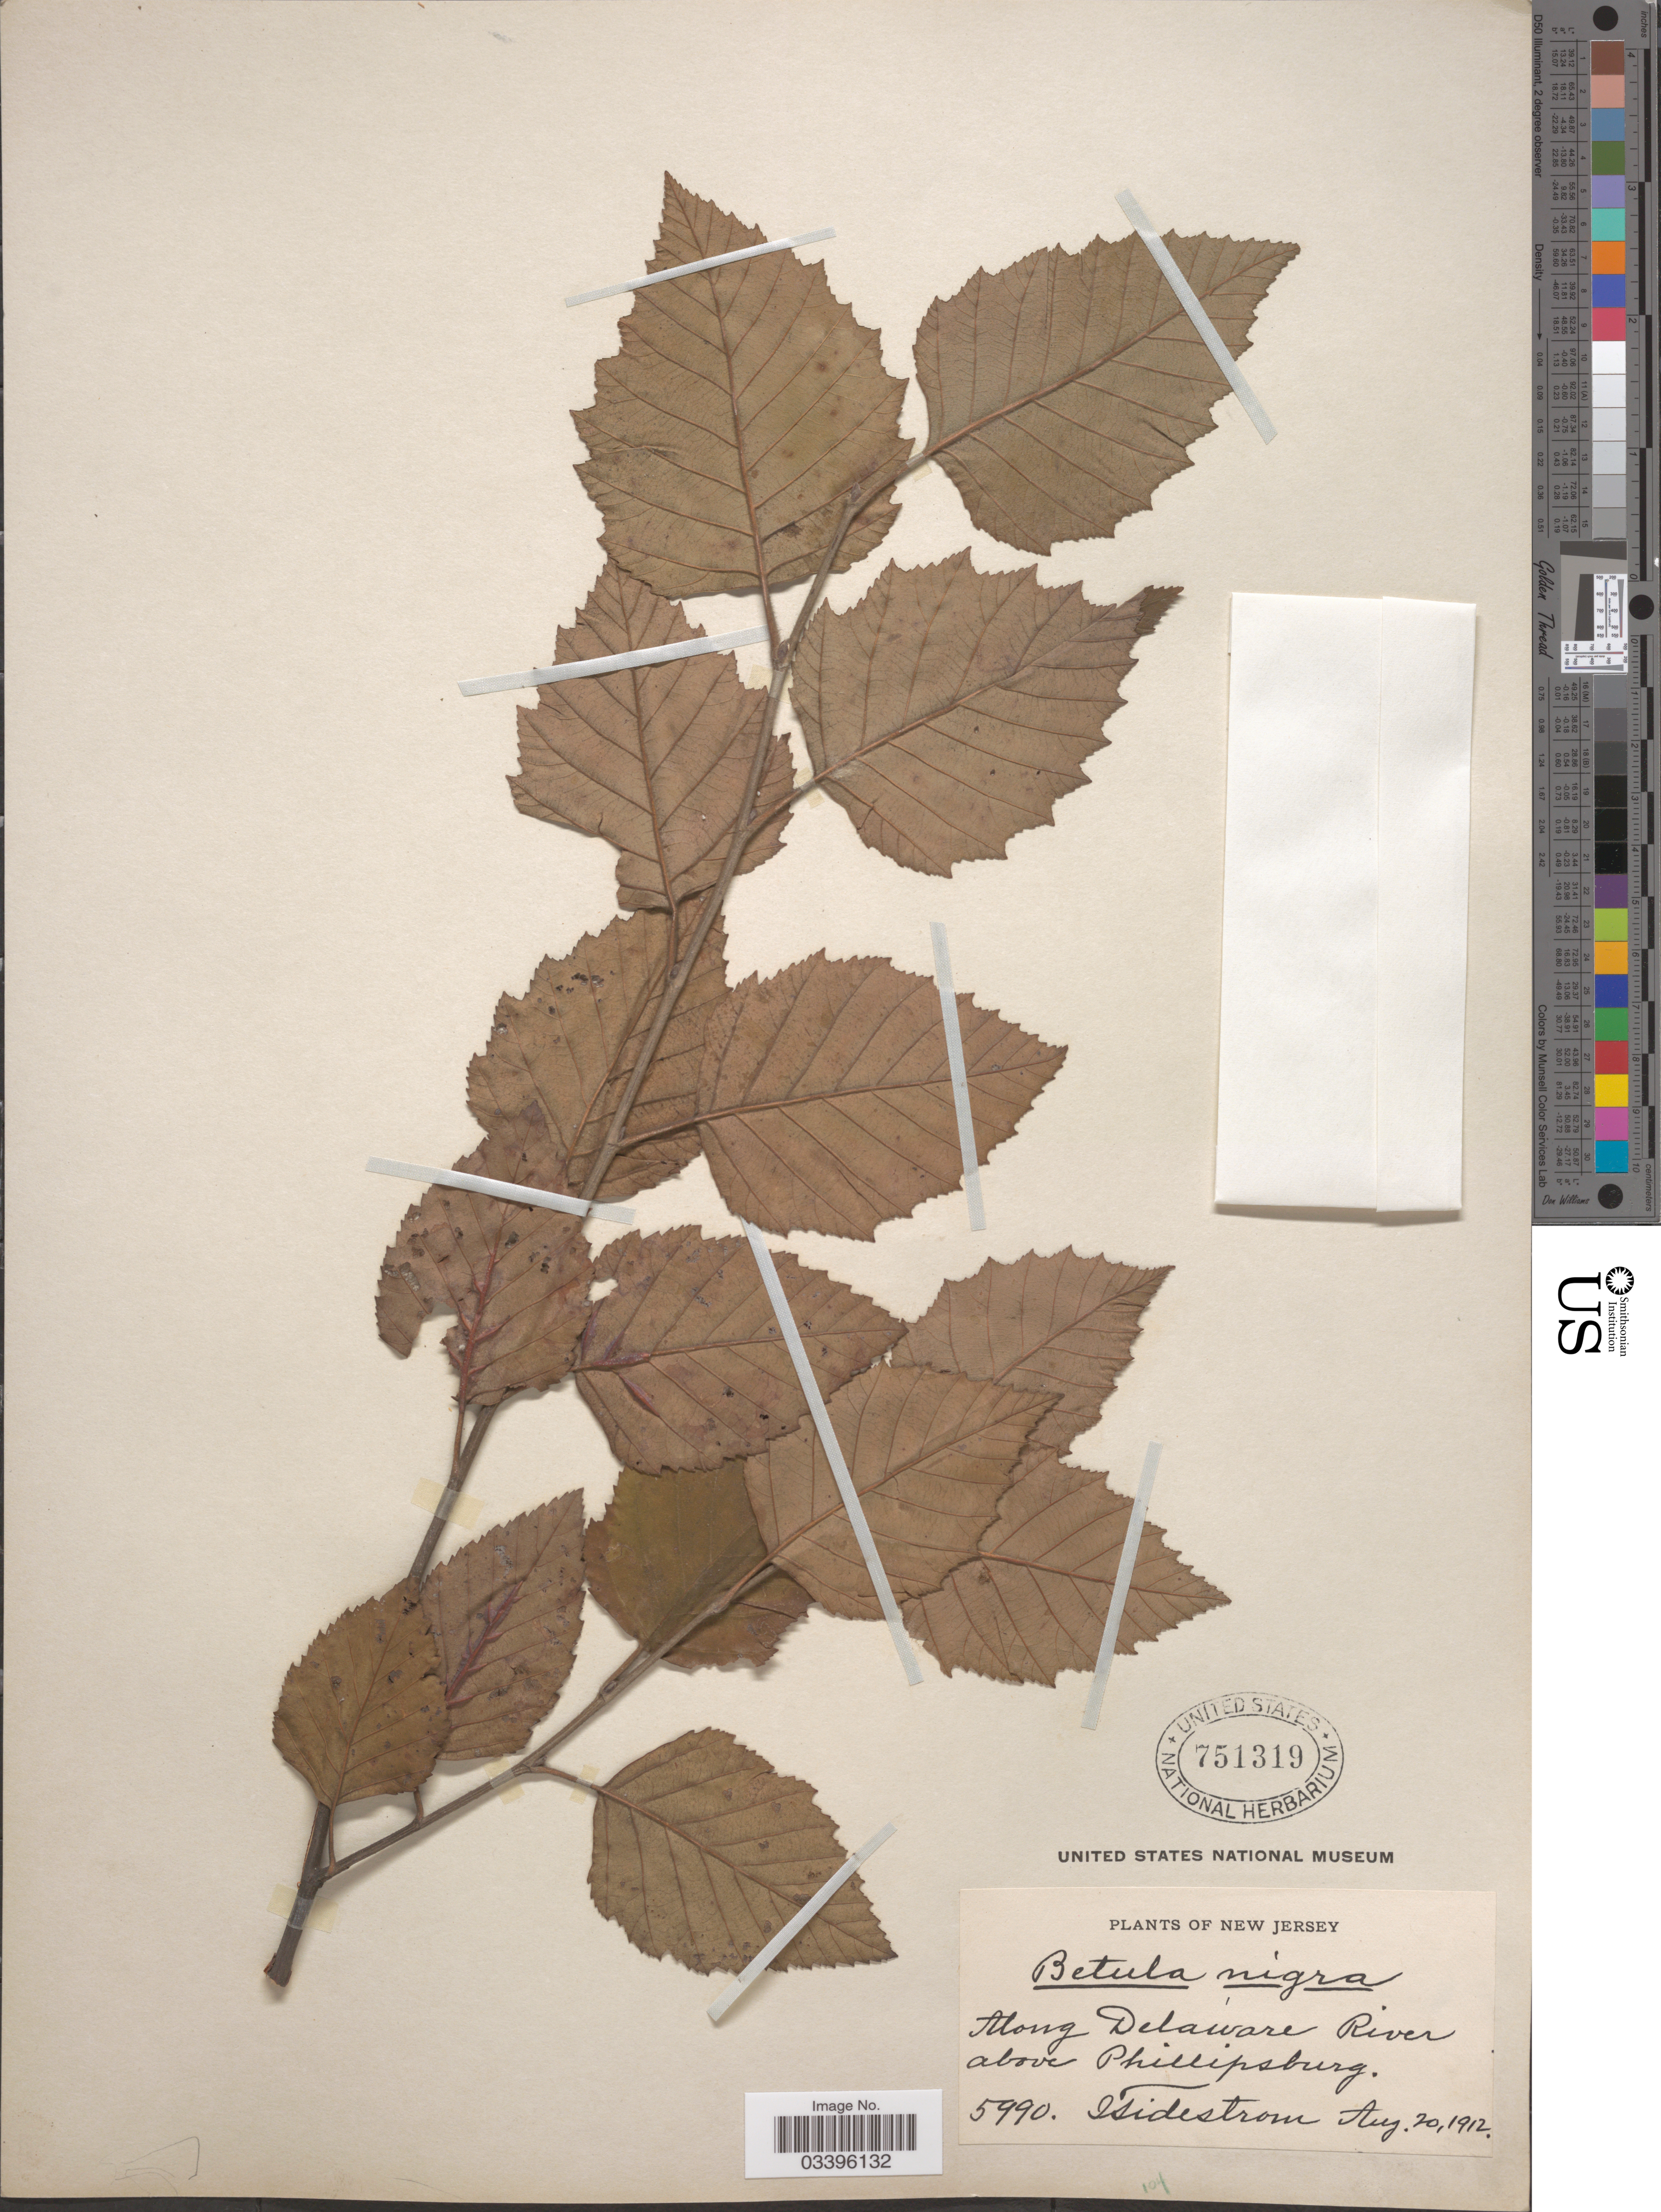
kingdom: Plantae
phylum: Tracheophyta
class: Magnoliopsida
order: Fagales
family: Betulaceae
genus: Betula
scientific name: Betula nigra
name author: L.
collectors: I. F. Tidestrom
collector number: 5990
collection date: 1912-08-20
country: United States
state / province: New Jersey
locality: Along Delaware River above Phillipsburg.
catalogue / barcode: US 751319